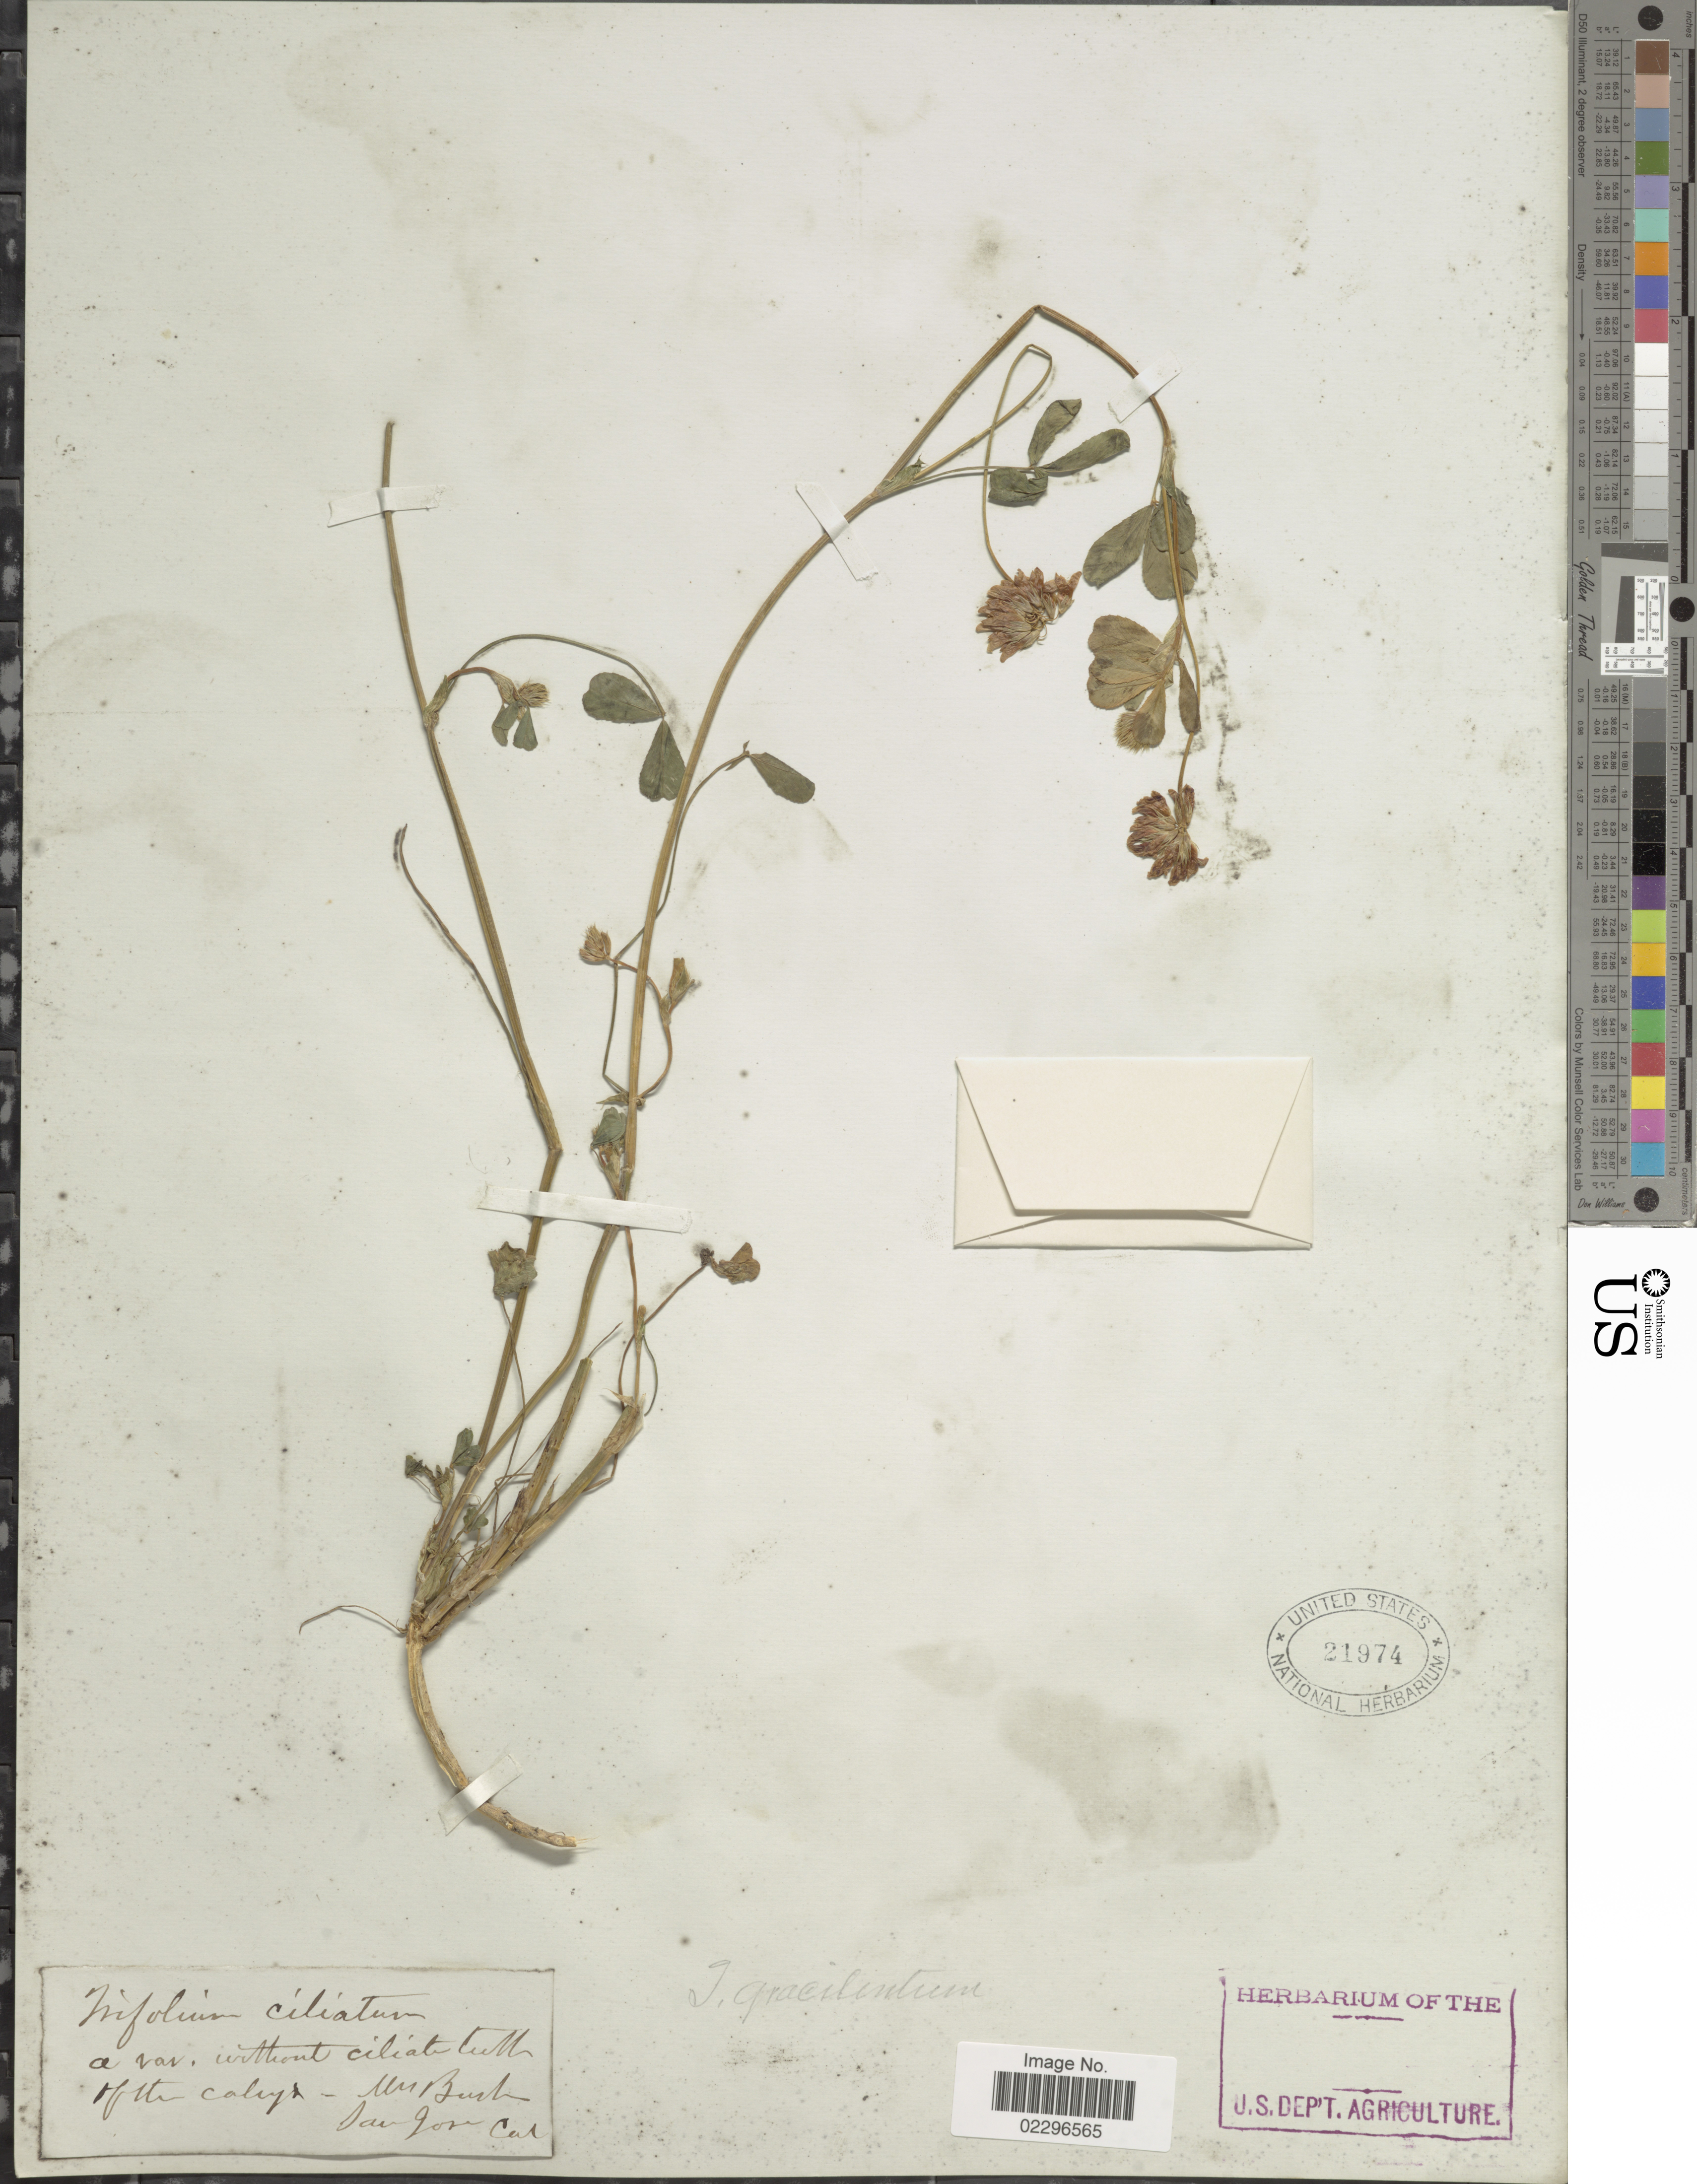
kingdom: Plantae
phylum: Tracheophyta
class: Magnoliopsida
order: Fabales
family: Fabaceae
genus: Trifolium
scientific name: Trifolium gracilentum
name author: Torr. & A. Gray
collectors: M. Burt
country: United States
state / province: California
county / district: Santa Clara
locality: San Jose, Cal.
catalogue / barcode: US 21974